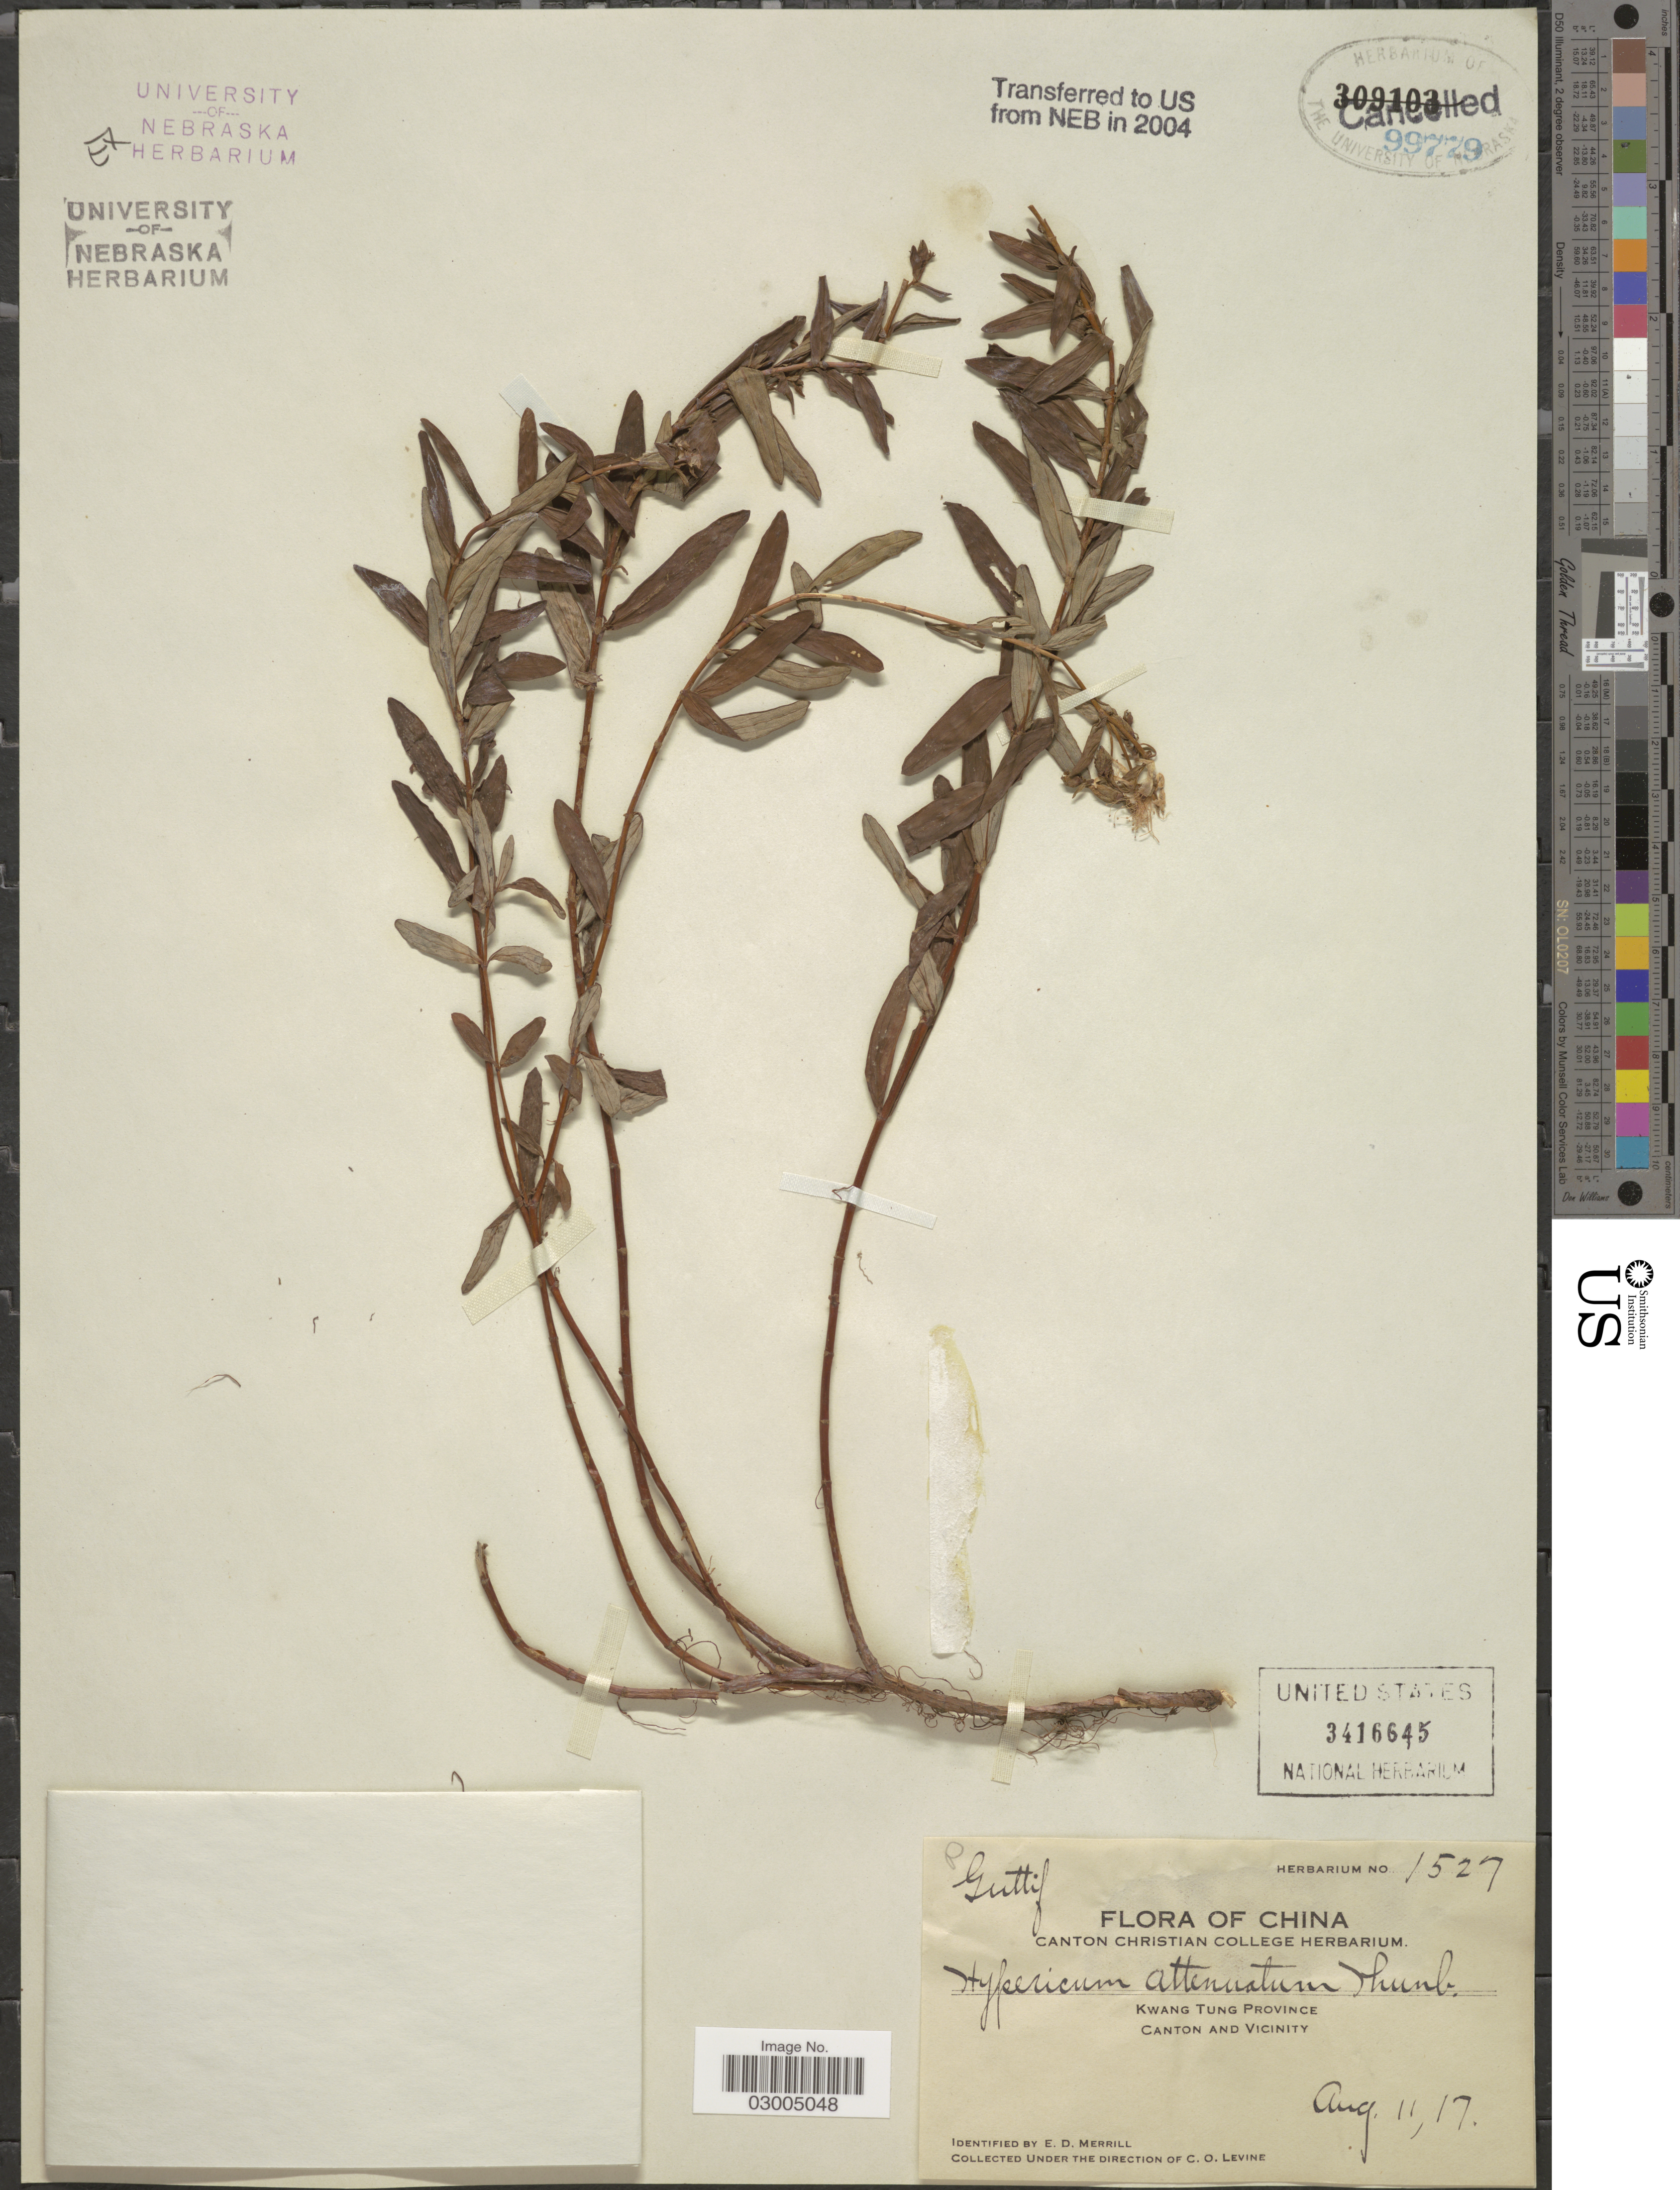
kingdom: Plantae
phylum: Tracheophyta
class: Magnoliopsida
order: Malpighiales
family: Hypericaceae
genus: Hypericum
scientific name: Hypericum attenuatum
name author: Fisch. ex Choisy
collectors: C. O. Levine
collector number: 1527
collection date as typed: Transcribed d/m/y: 11/8/17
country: China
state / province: Guangdong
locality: Kwang Tung Province. Canton and Vicinity.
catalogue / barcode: US 3416645